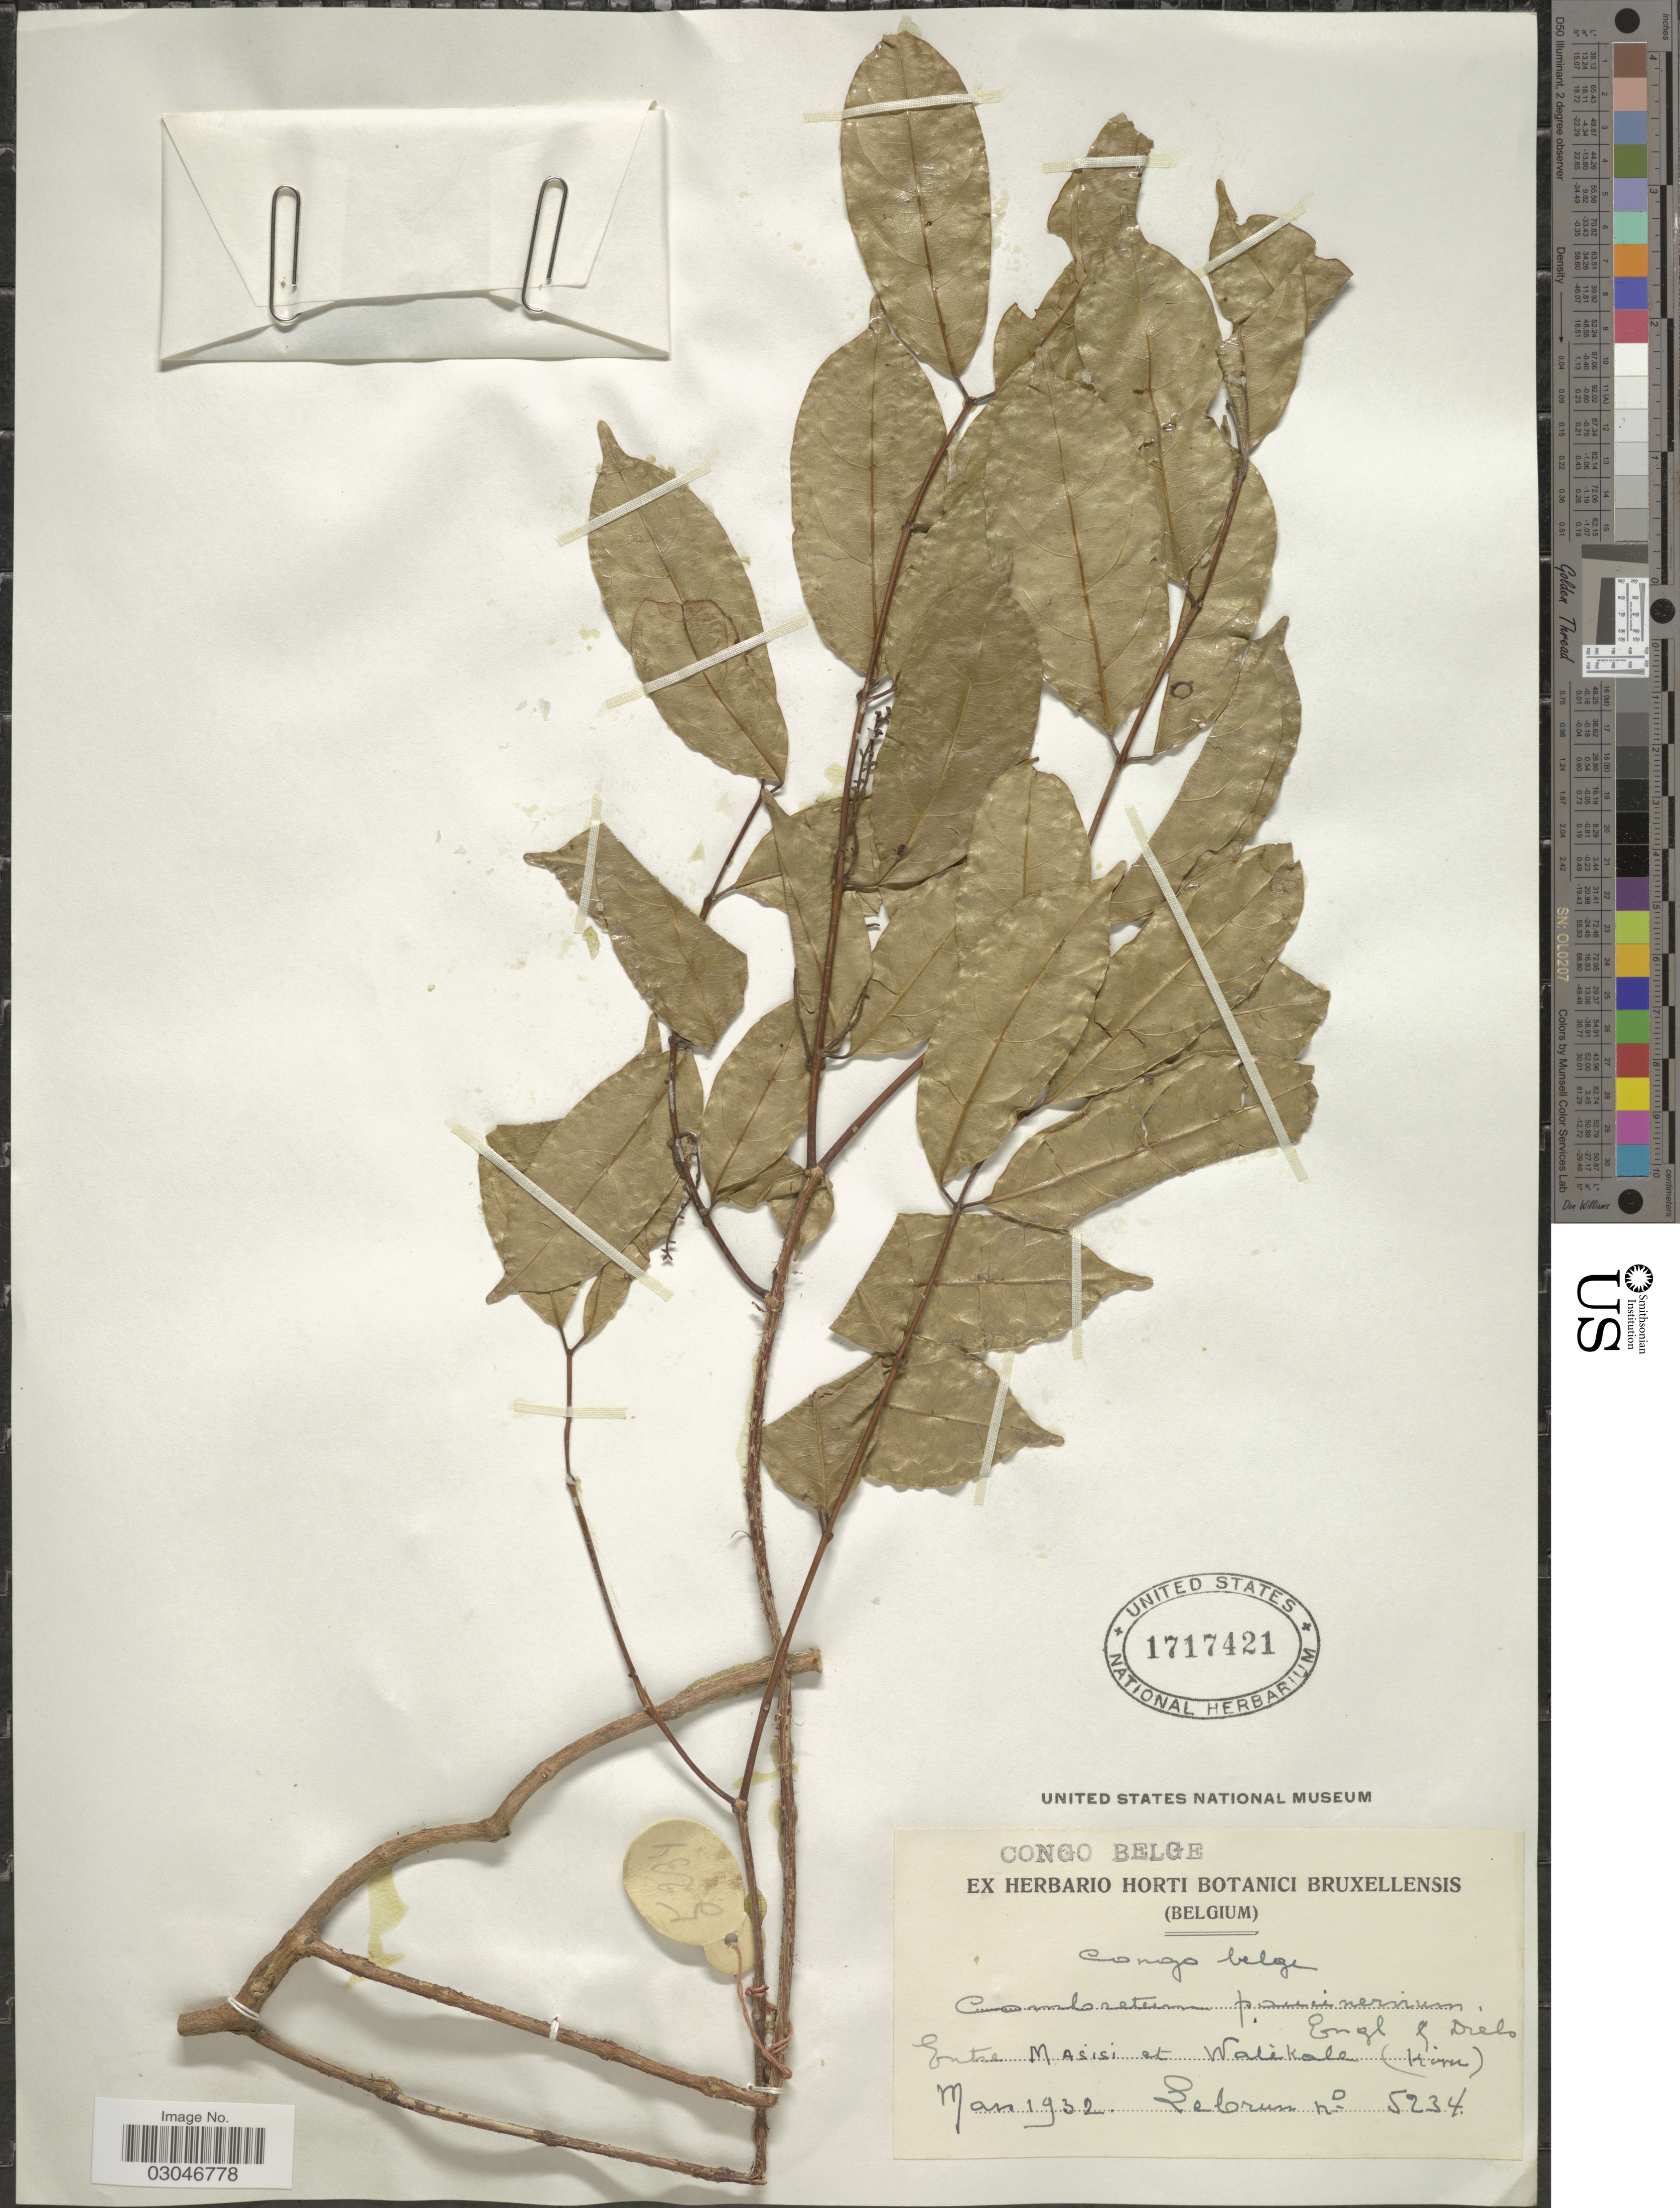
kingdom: Plantae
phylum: Tracheophyta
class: Magnoliopsida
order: Myrtales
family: Combretaceae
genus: Combretum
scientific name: Combretum paucinervium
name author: Engl. & Diels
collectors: J.A. Lebrun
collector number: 5234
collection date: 1932-03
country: Congo, Democratic Republic of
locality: Entre Masisi et Walikale.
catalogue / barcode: US 1717421